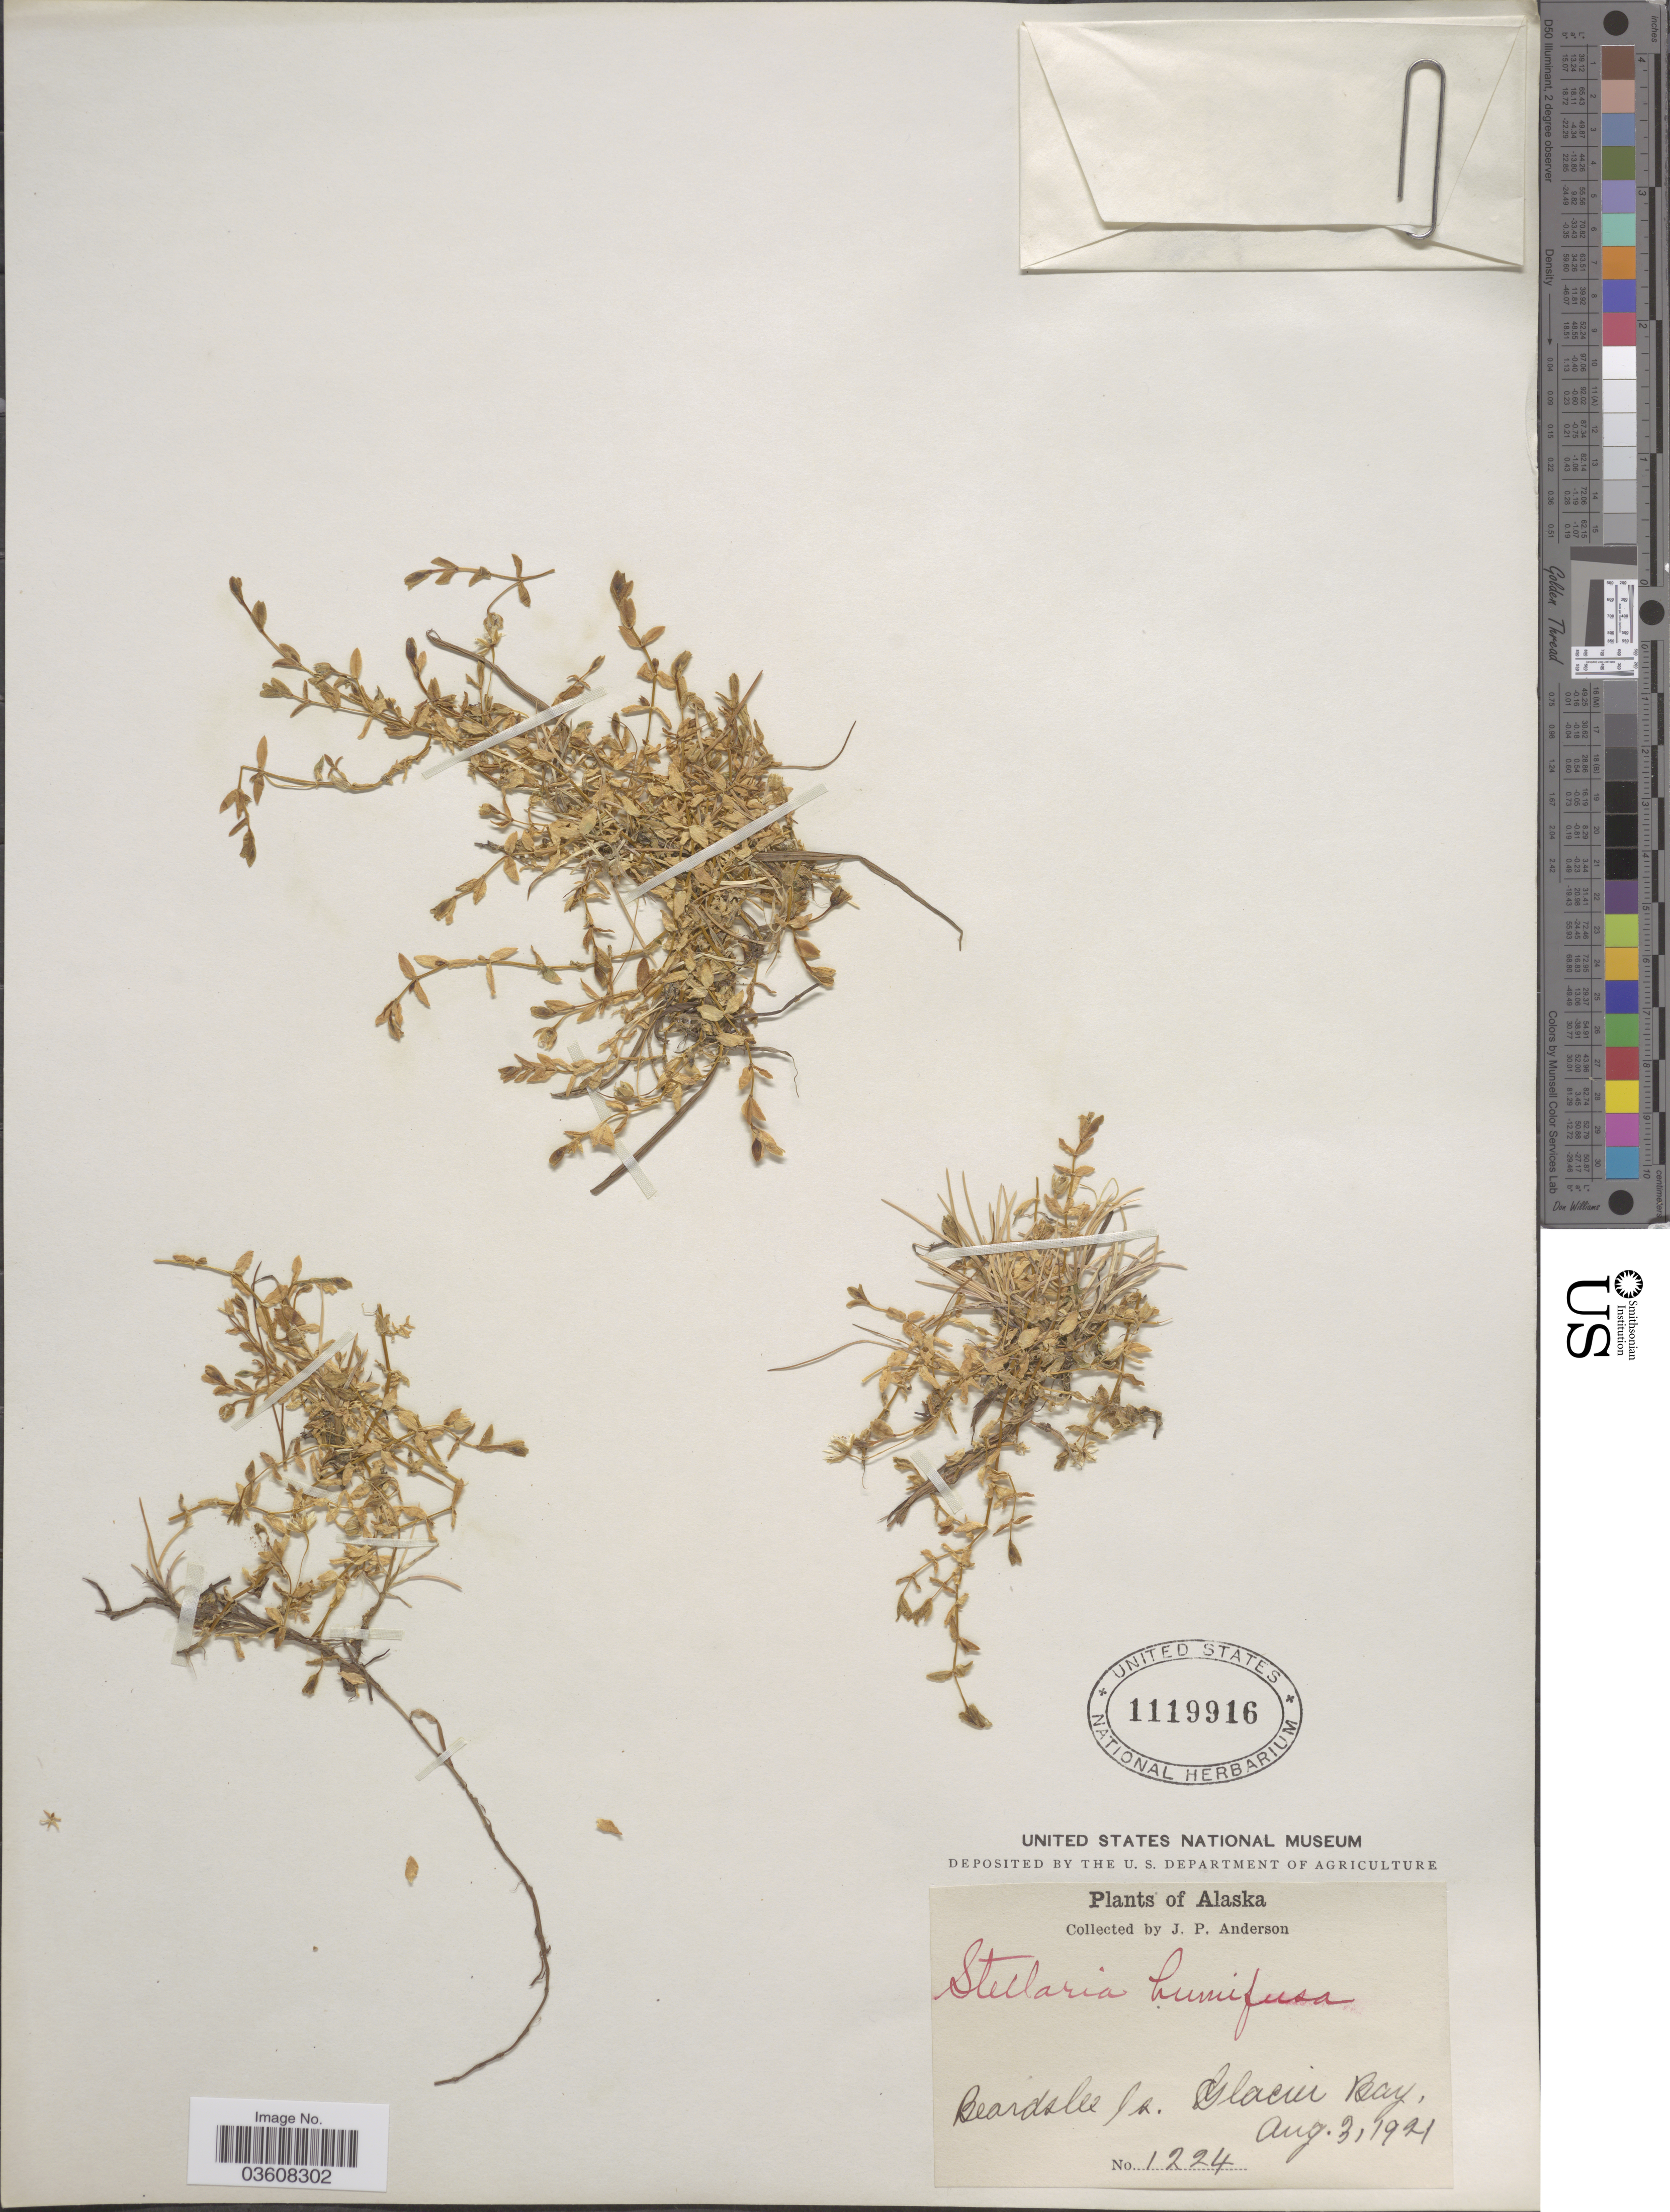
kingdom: Plantae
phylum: Tracheophyta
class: Magnoliopsida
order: Caryophyllales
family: Caryophyllaceae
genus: Stellaria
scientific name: Stellaria humifusa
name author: Rottb.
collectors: J. P. Anderson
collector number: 1224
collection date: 1921-08-03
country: United States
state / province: Alaska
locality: Beardslee Is. Glacier Bay.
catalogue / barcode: US 1119916